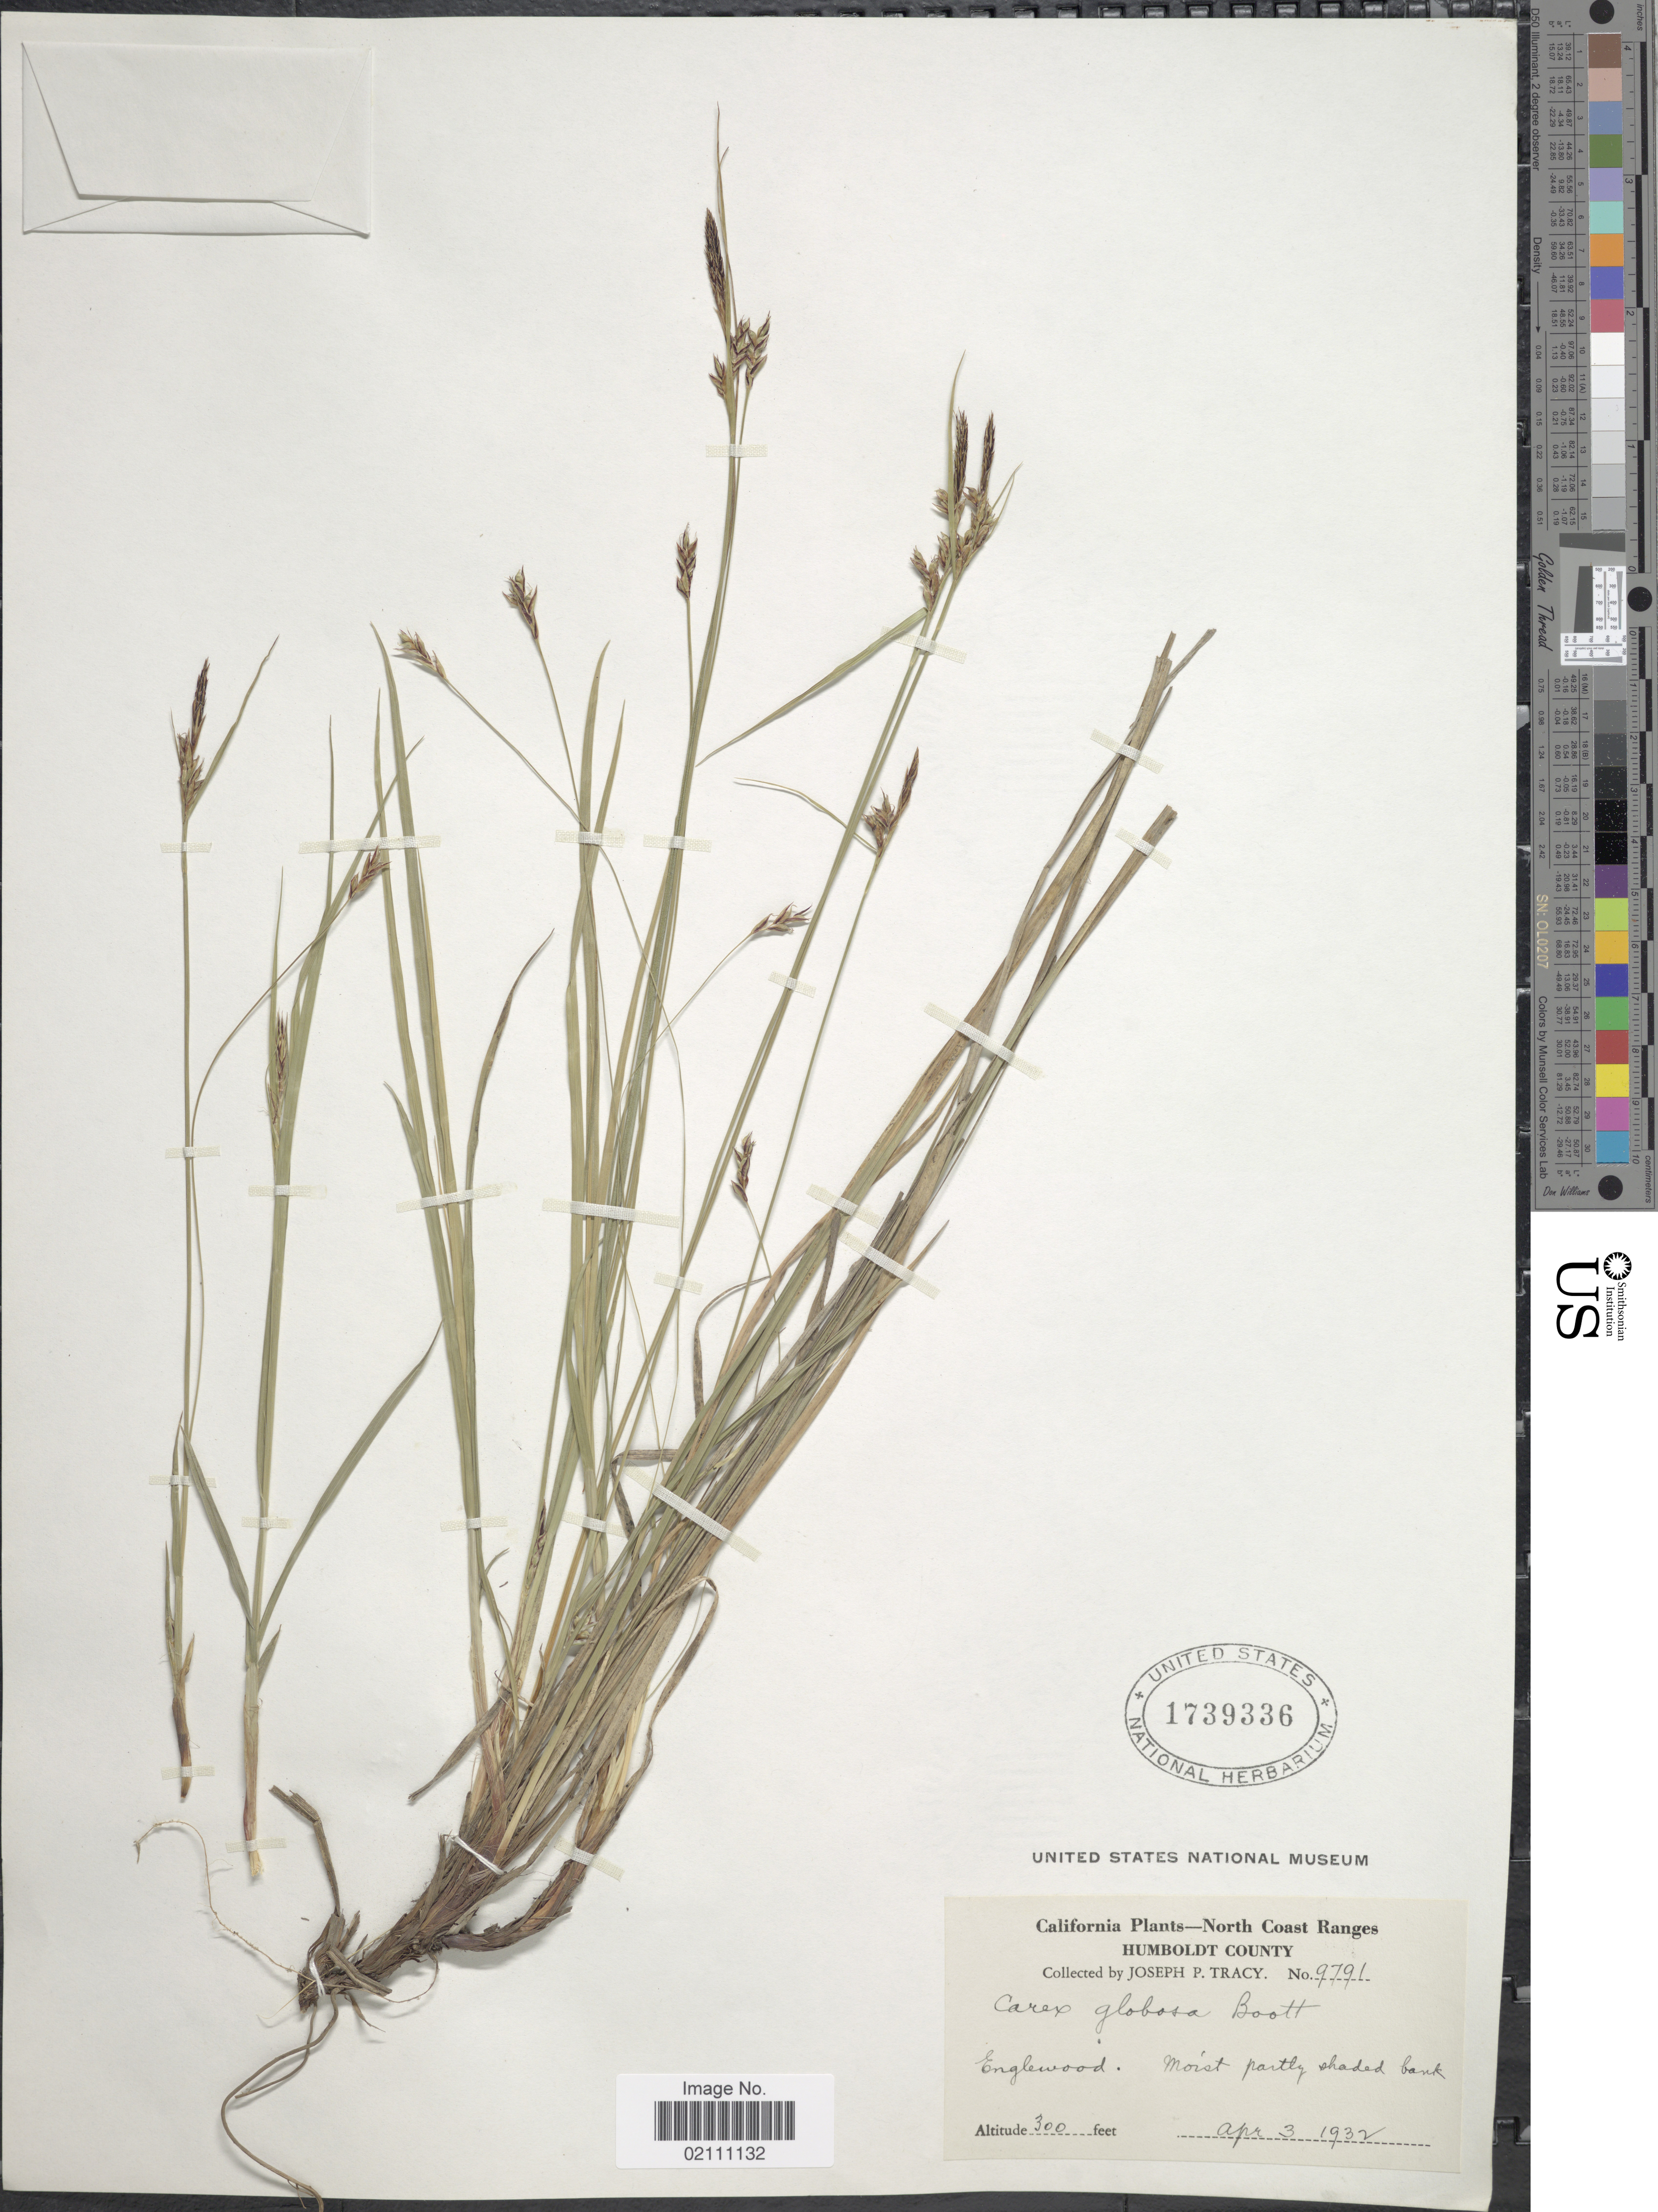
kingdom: Plantae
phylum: Tracheophyta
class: Liliopsida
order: Poales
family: Cyperaceae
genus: Carex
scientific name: Carex globosa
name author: Boott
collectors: J. Tracy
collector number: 9791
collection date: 1932-04-03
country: United States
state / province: California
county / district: Humboldt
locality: North Coast Ranges, Humboldt County, Englewood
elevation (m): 91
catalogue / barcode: US 1739336